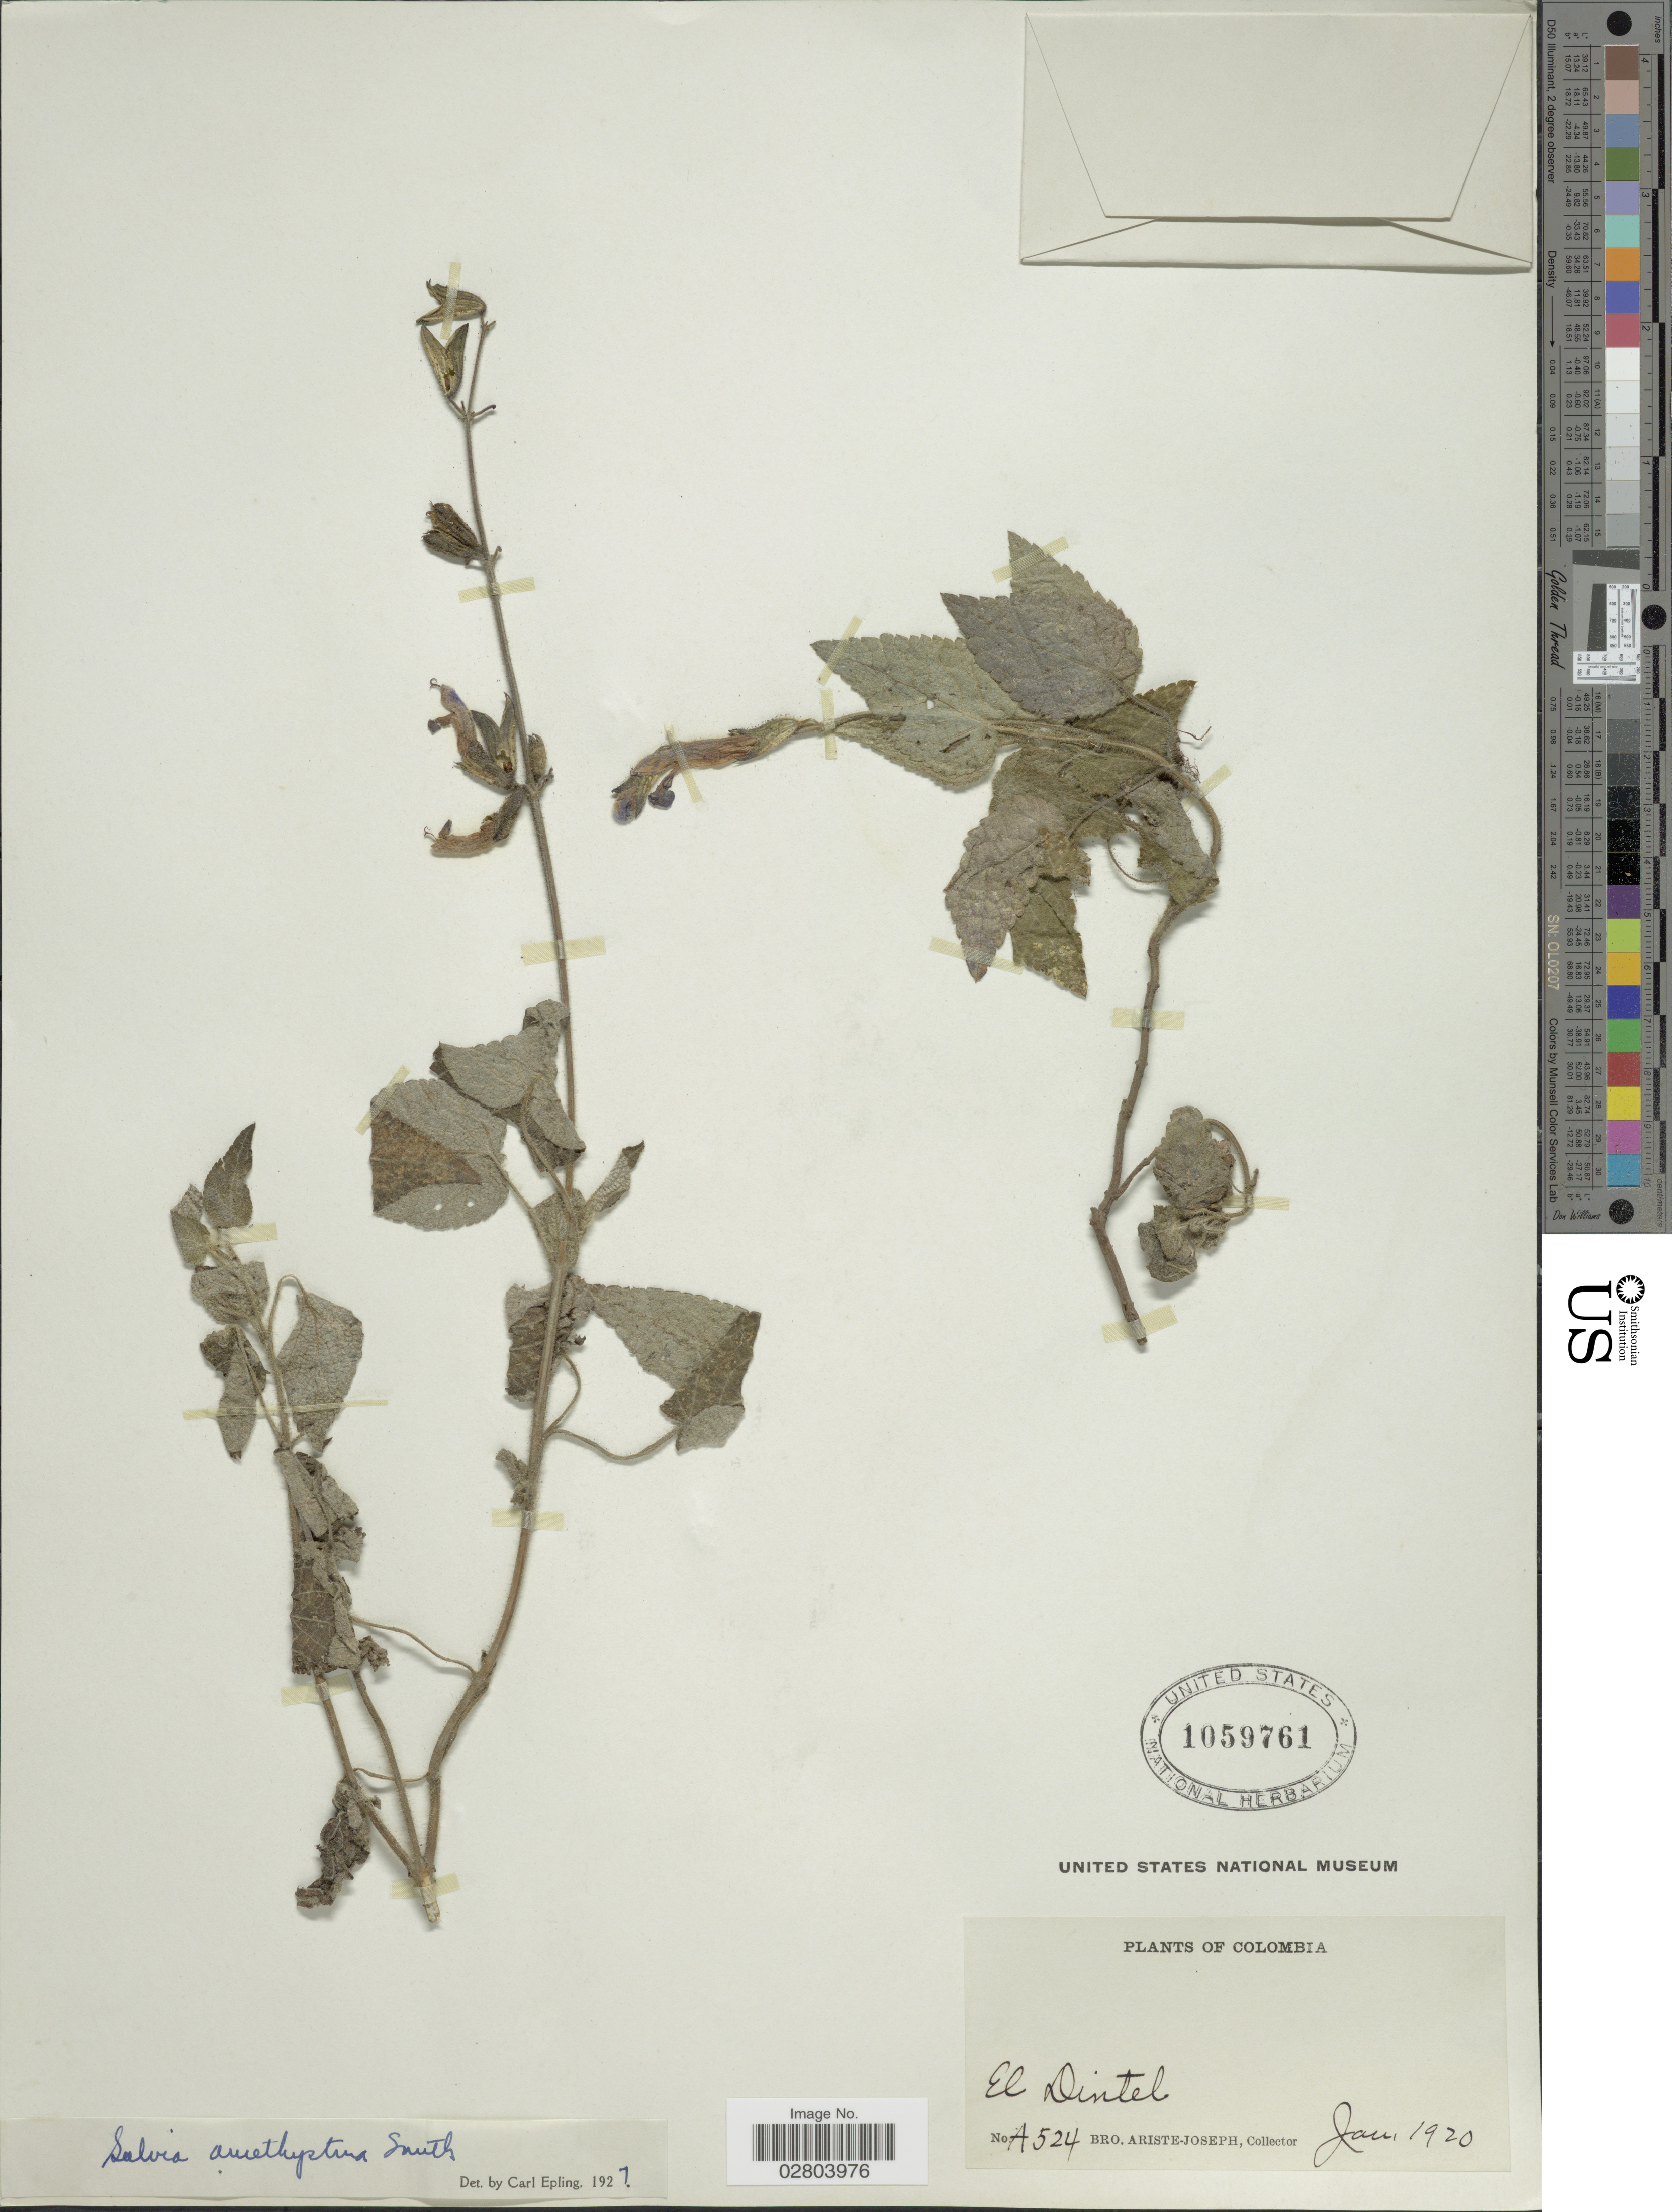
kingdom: Plantae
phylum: Tracheophyta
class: Magnoliopsida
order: Lamiales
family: Lamiaceae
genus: Salvia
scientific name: Salvia amethystina subsp. amethystina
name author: Sm.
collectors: Bro. Ariste-Joseph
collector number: A524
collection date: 1920-01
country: Colombia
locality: El Dintel.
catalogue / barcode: US 1059761